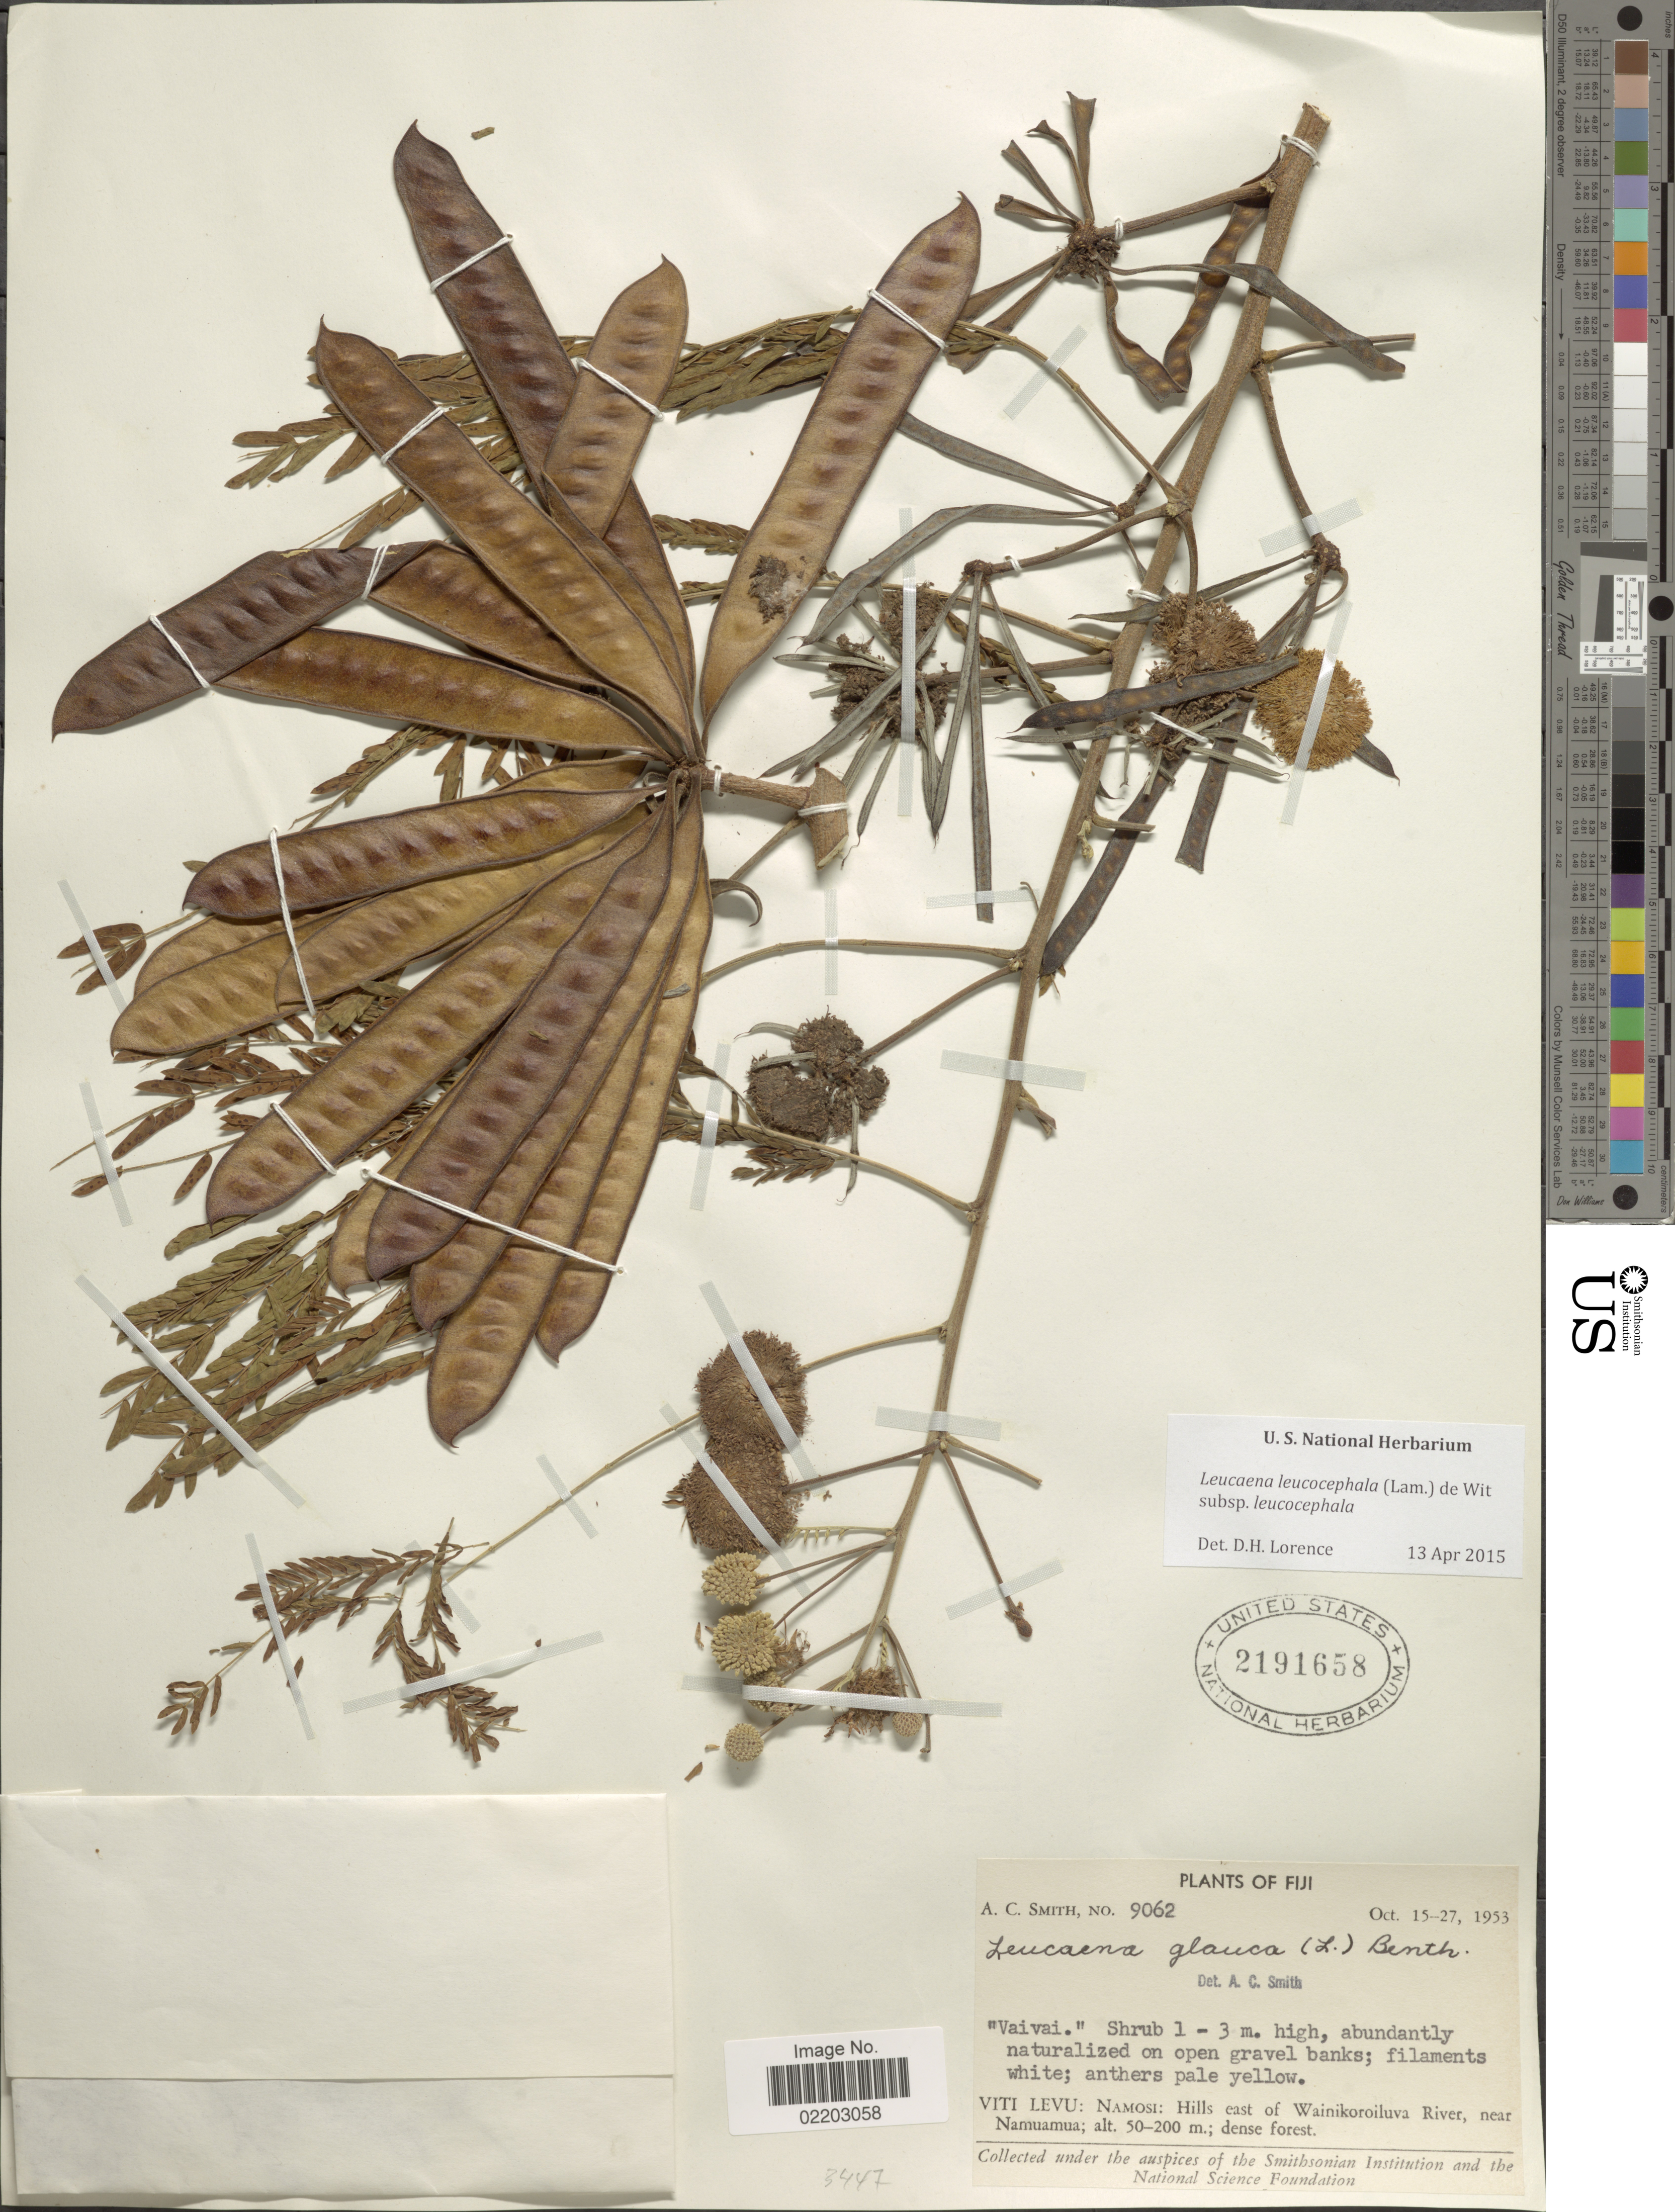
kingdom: Plantae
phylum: Tracheophyta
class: Magnoliopsida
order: Fabales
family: Fabaceae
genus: Leucaena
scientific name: Leucaena leucocephala subsp. leucocephala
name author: (Lam.) de Wit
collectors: A. C. Smith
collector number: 9062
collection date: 1953-10-15/1953-10-27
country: Fiji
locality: Viti Levu: Namosi: Hills east of Wainikoroiluva River, near Namuamua.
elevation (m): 50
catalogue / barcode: US 2191658